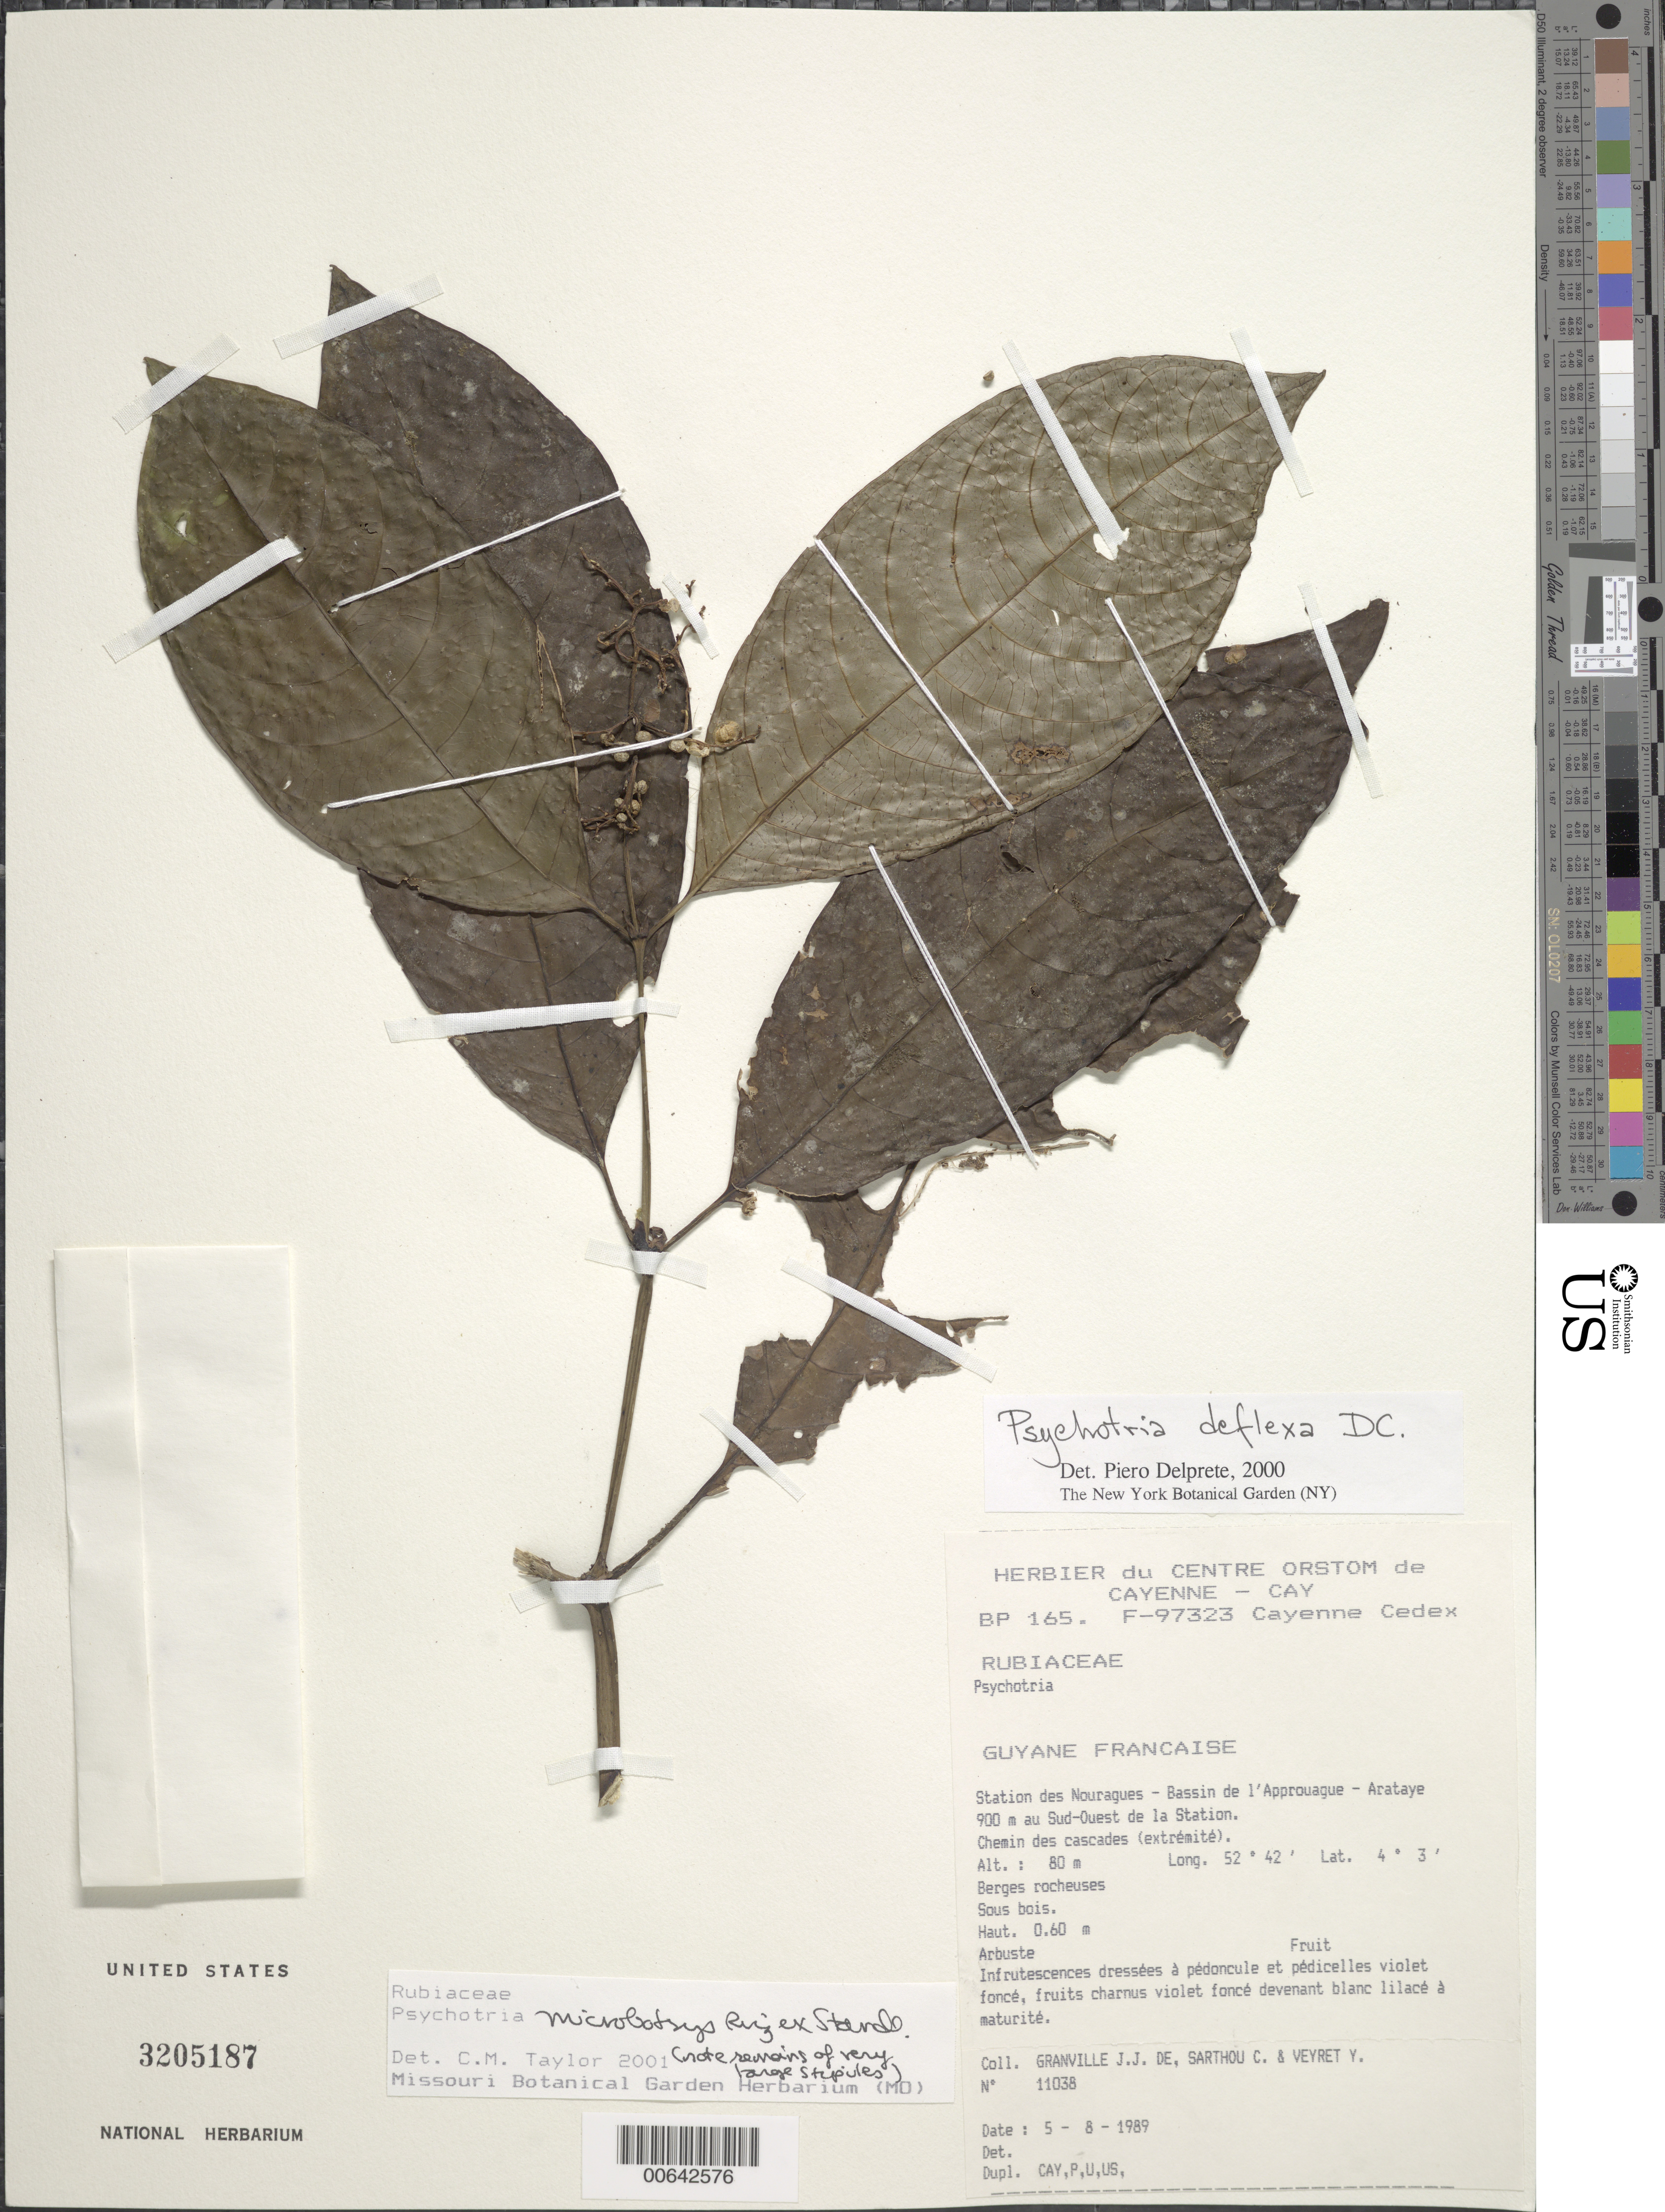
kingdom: Plantae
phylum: Tracheophyta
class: Magnoliopsida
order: Gentianales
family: Rubiaceae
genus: Palicourea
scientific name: Palicourea microbotrys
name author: (Ruiz ex Standl.) Delprete & J.H. Kirkbr.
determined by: Kirkbride, J. H., Jr.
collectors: J.-J. de Granville, C. Sarthou & Y. Veyret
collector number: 11038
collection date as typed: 5-Aug-89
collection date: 1989-08-05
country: French Guiana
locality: Station des Nouragues, Bassin de l'Approuague, Arataye, 900m au SO de la Station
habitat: Chemin des cascase (extremite). Berges rocheuses, sous bois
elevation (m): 80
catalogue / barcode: US 3205187